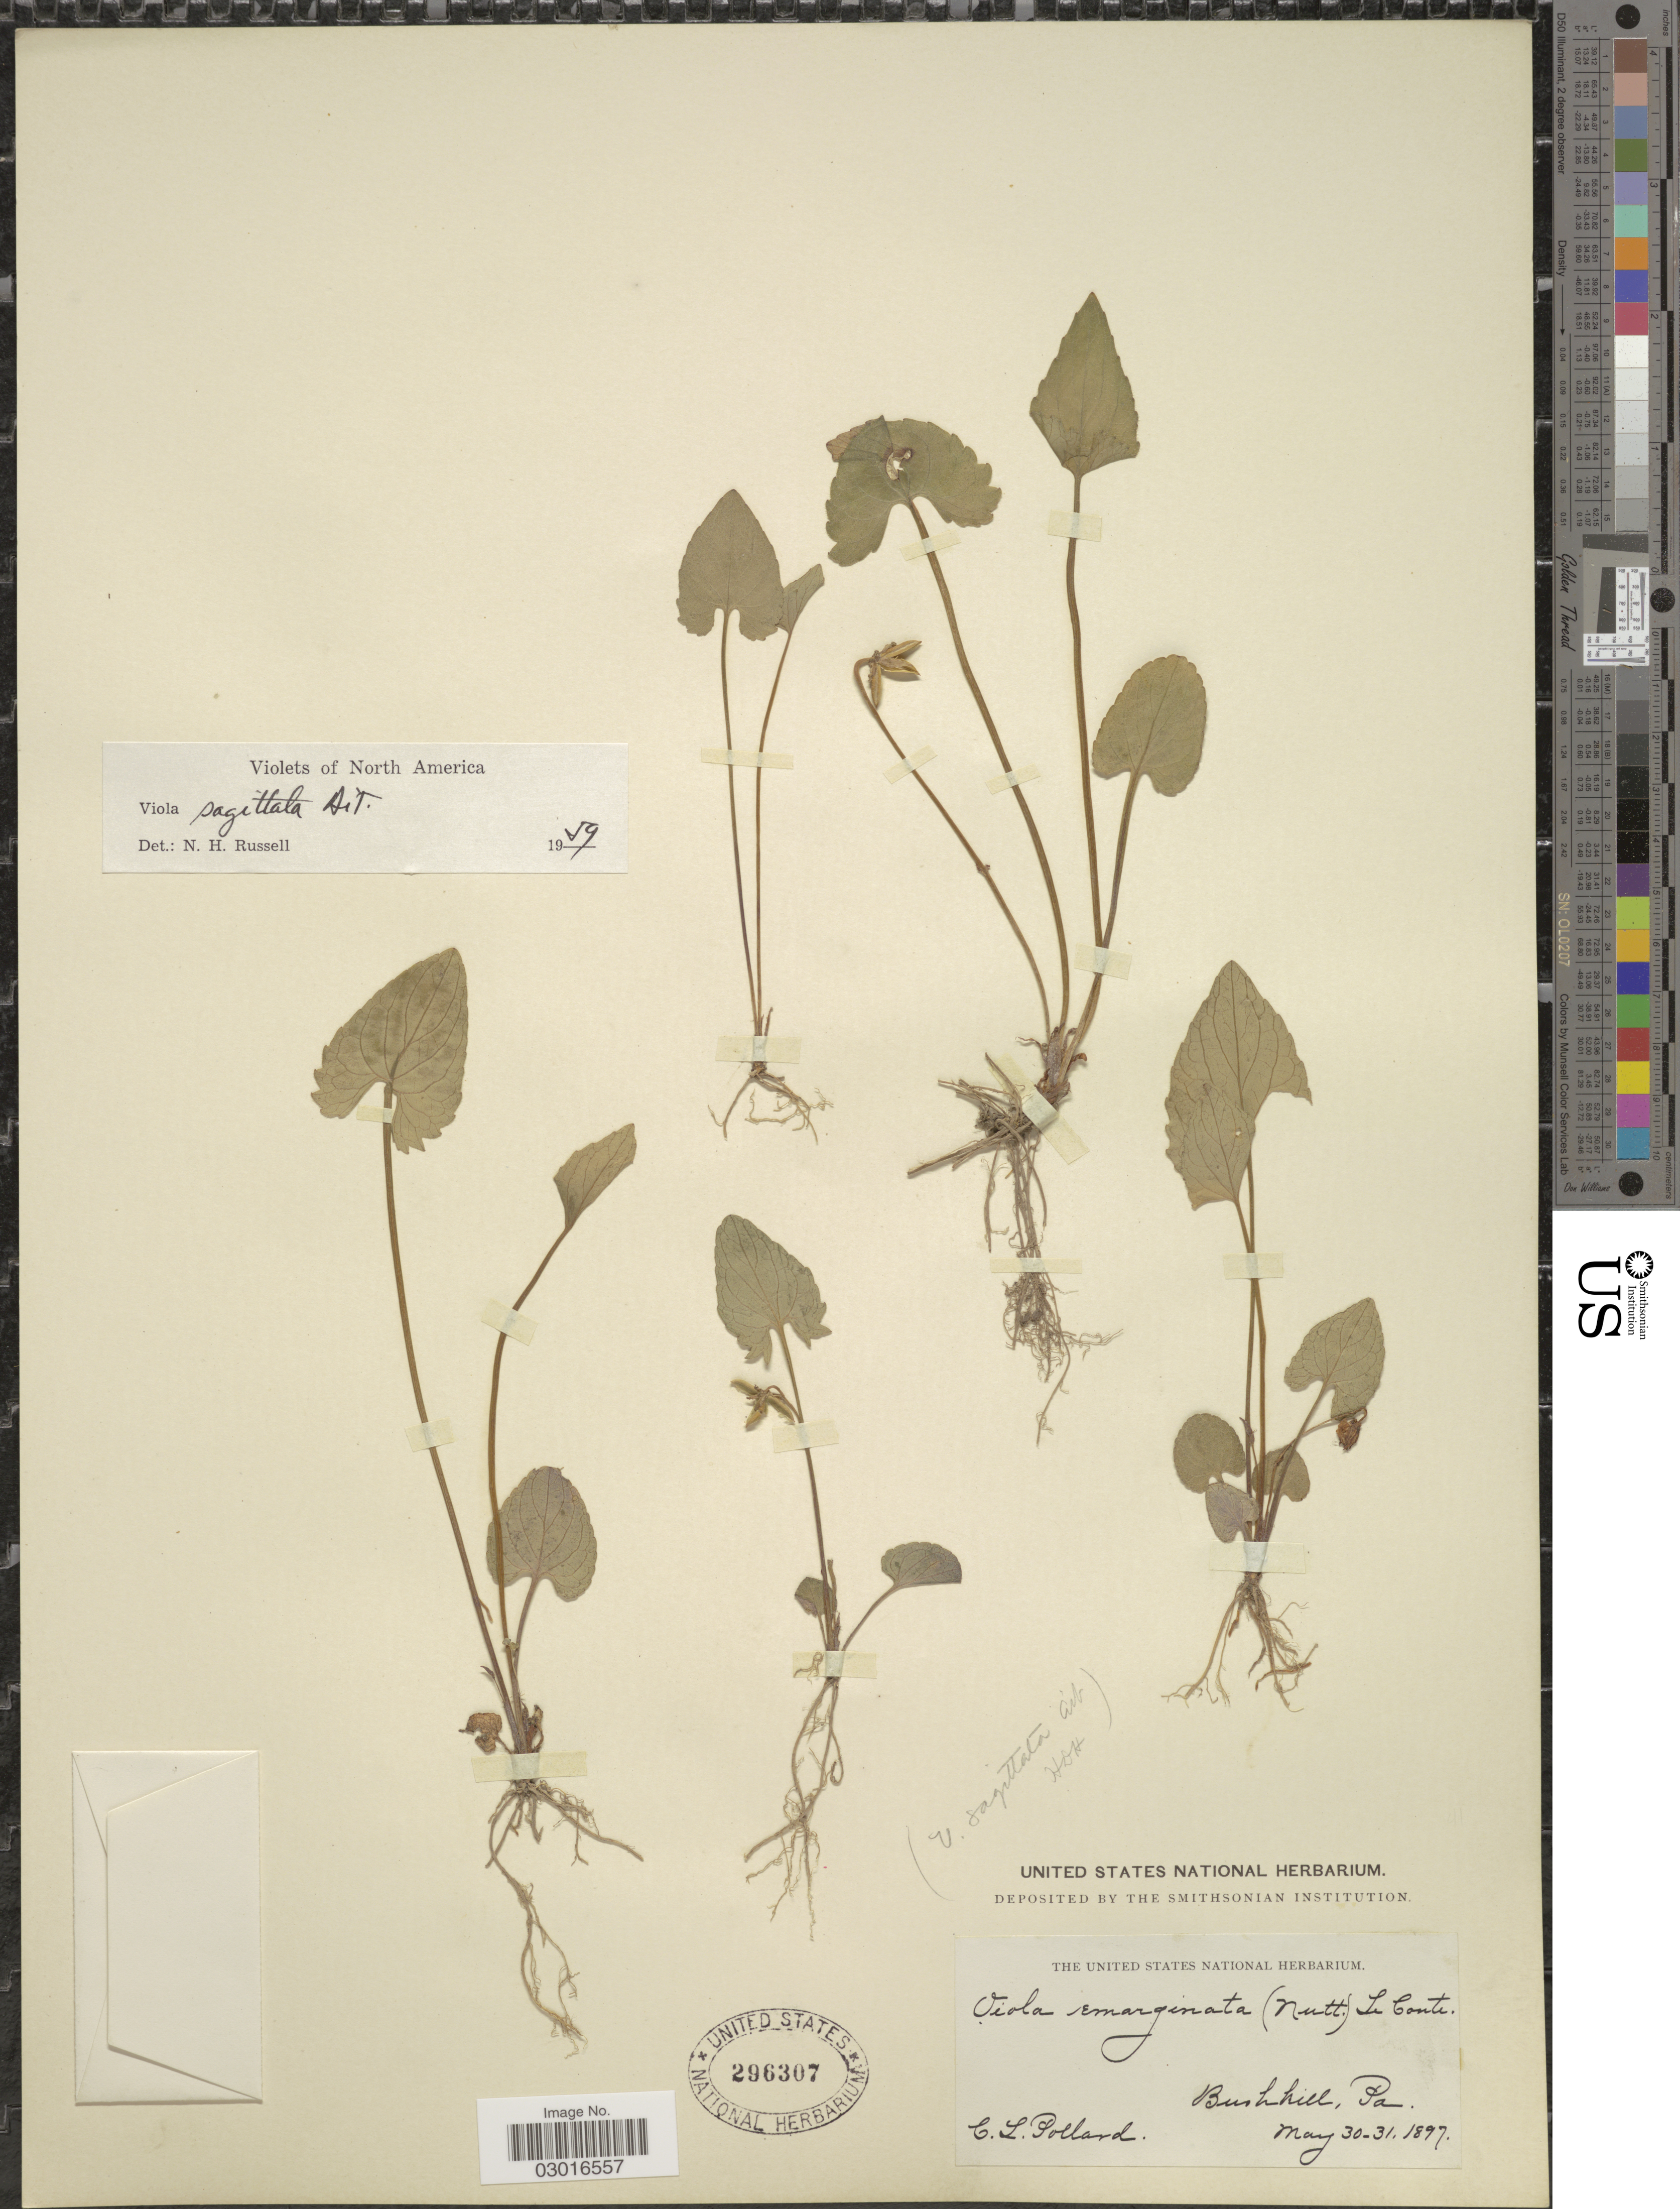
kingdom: Plantae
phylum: Tracheophyta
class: Magnoliopsida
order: Malpighiales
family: Violaceae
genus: Viola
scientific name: Viola sagittata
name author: Aiton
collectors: C. L. Pollard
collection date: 1897-05-30/1897-05-31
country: United States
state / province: Pennsylvania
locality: Bushkill.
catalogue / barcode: US 296307